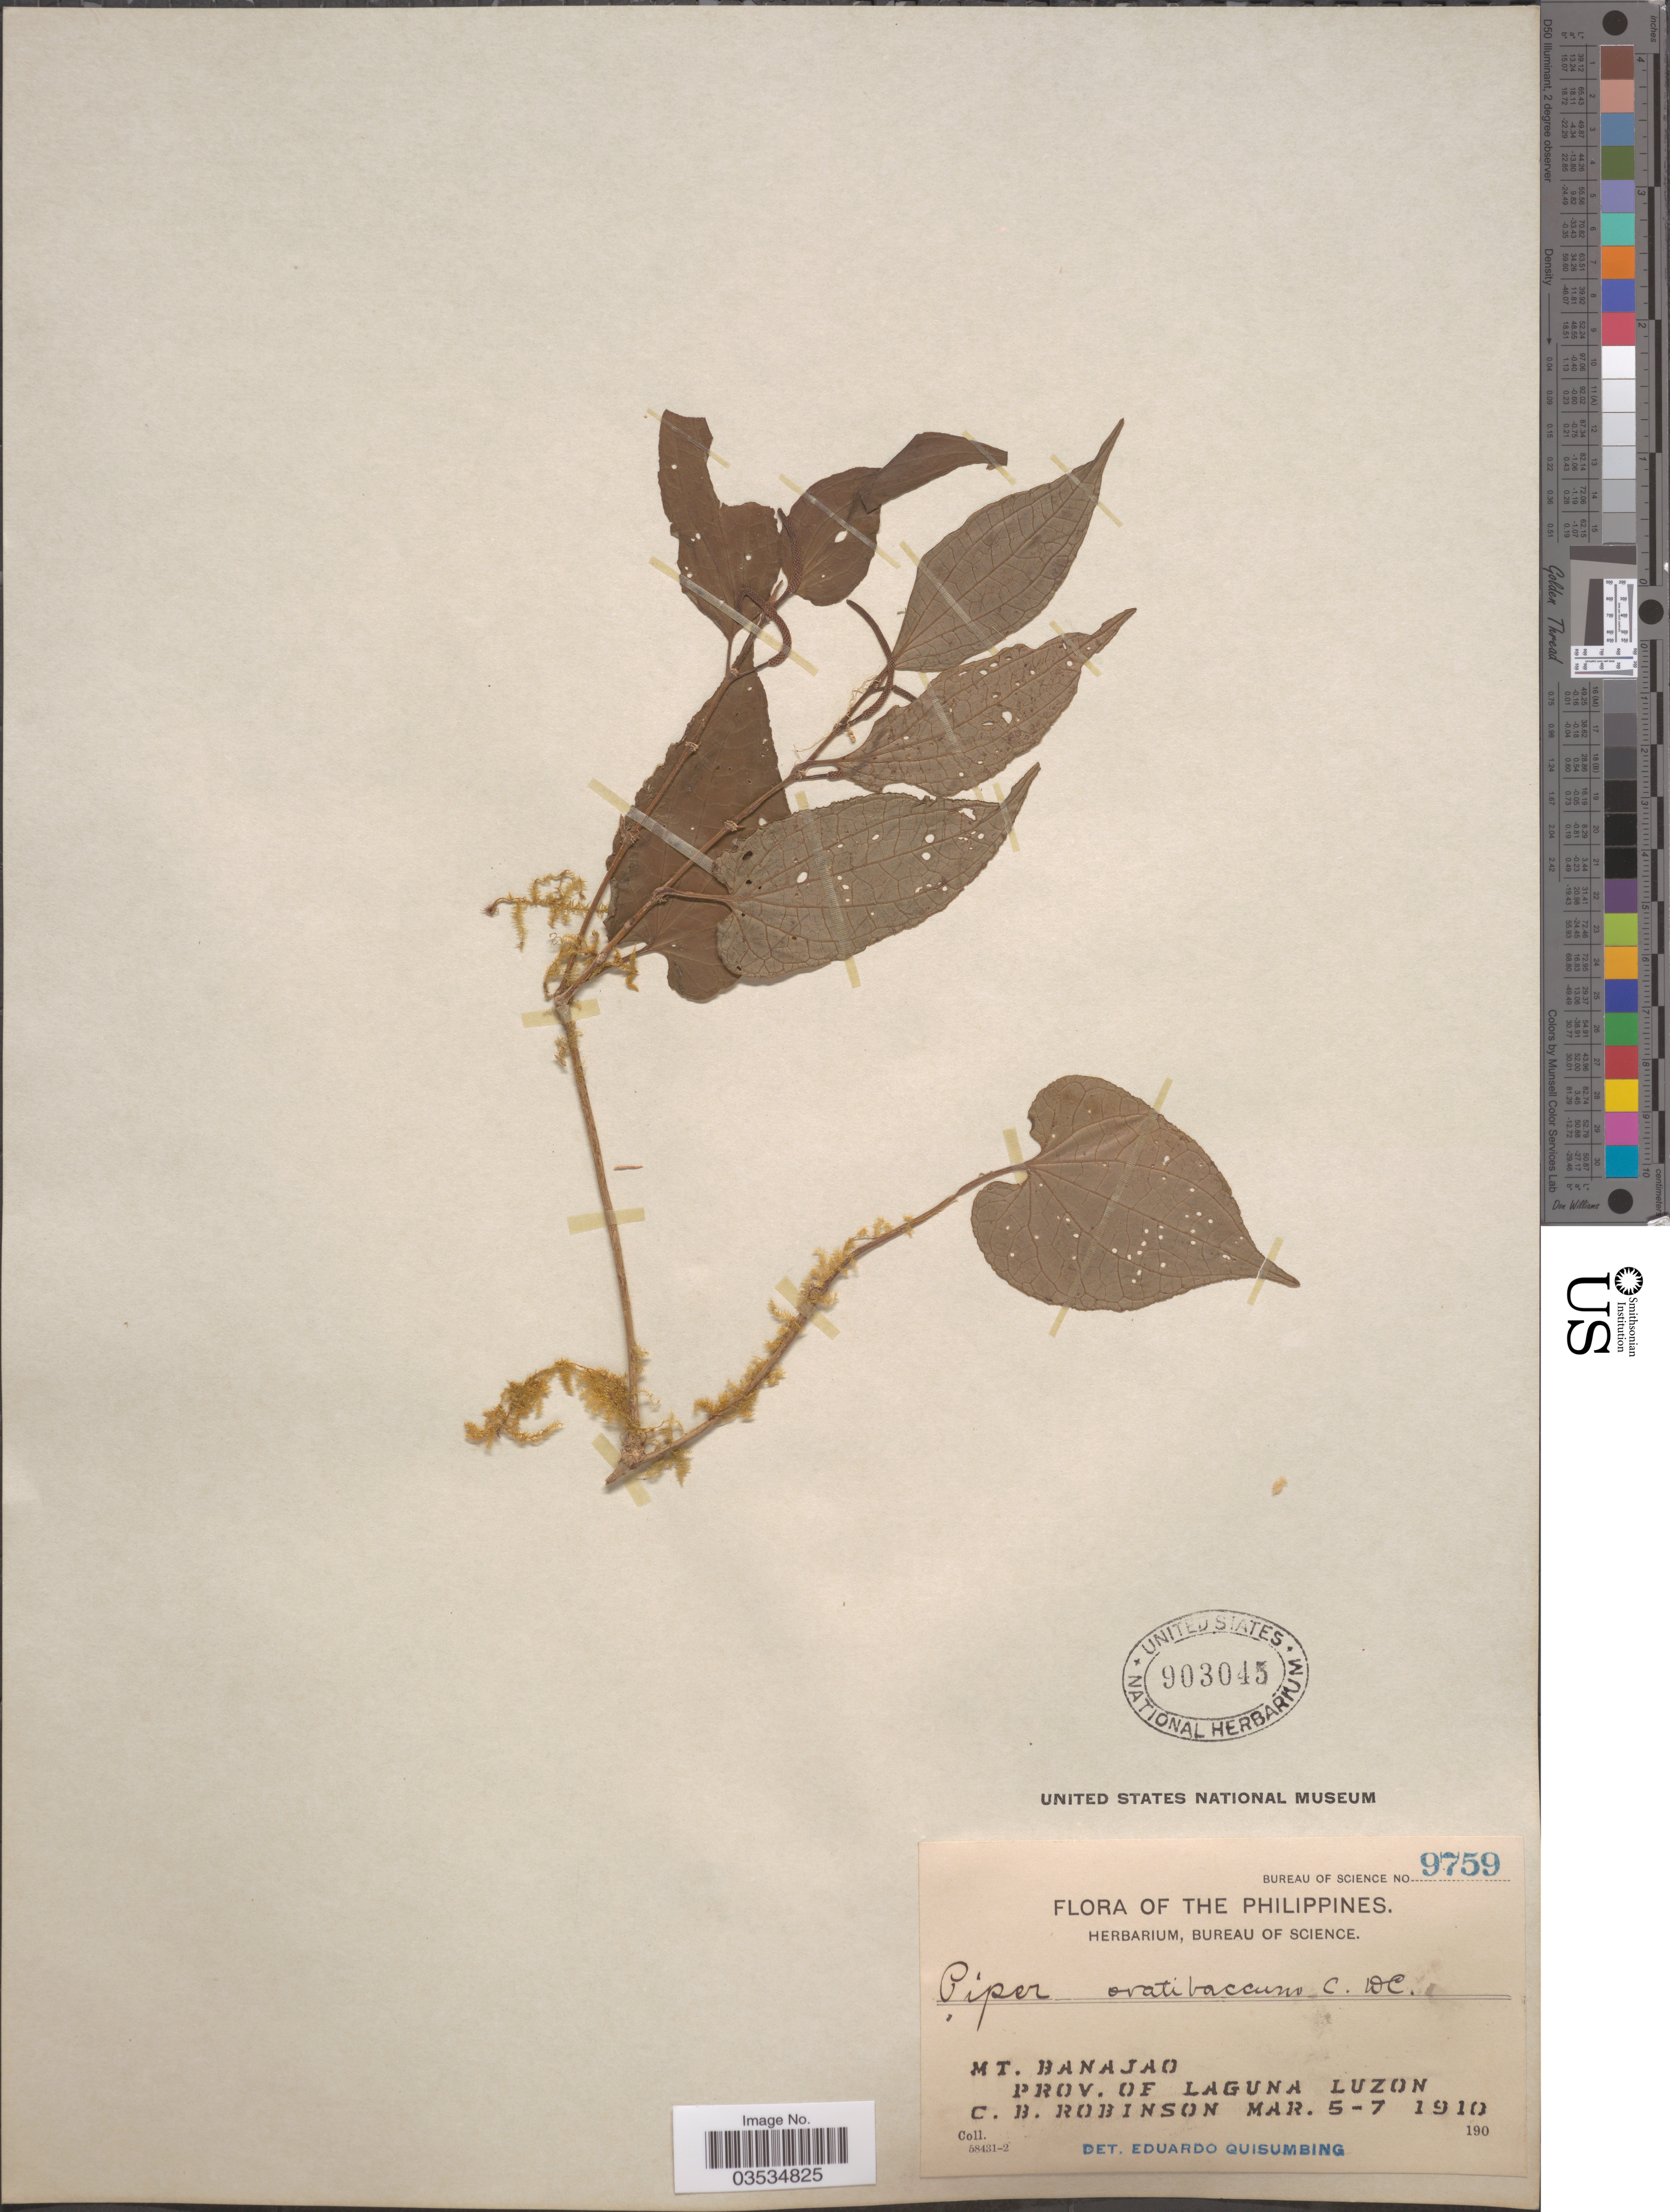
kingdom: Plantae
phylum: Tracheophyta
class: Magnoliopsida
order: Piperales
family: Piperaceae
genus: Piper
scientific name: Piper ovatibaccum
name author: C. DC. in Elmer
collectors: C. Robinson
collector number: Bureau of Science 9759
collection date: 1910-03-05/1910-03-07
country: Philippines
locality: Mt. Banajao. Prov. of Laguna Luzon.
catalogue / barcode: US 903045